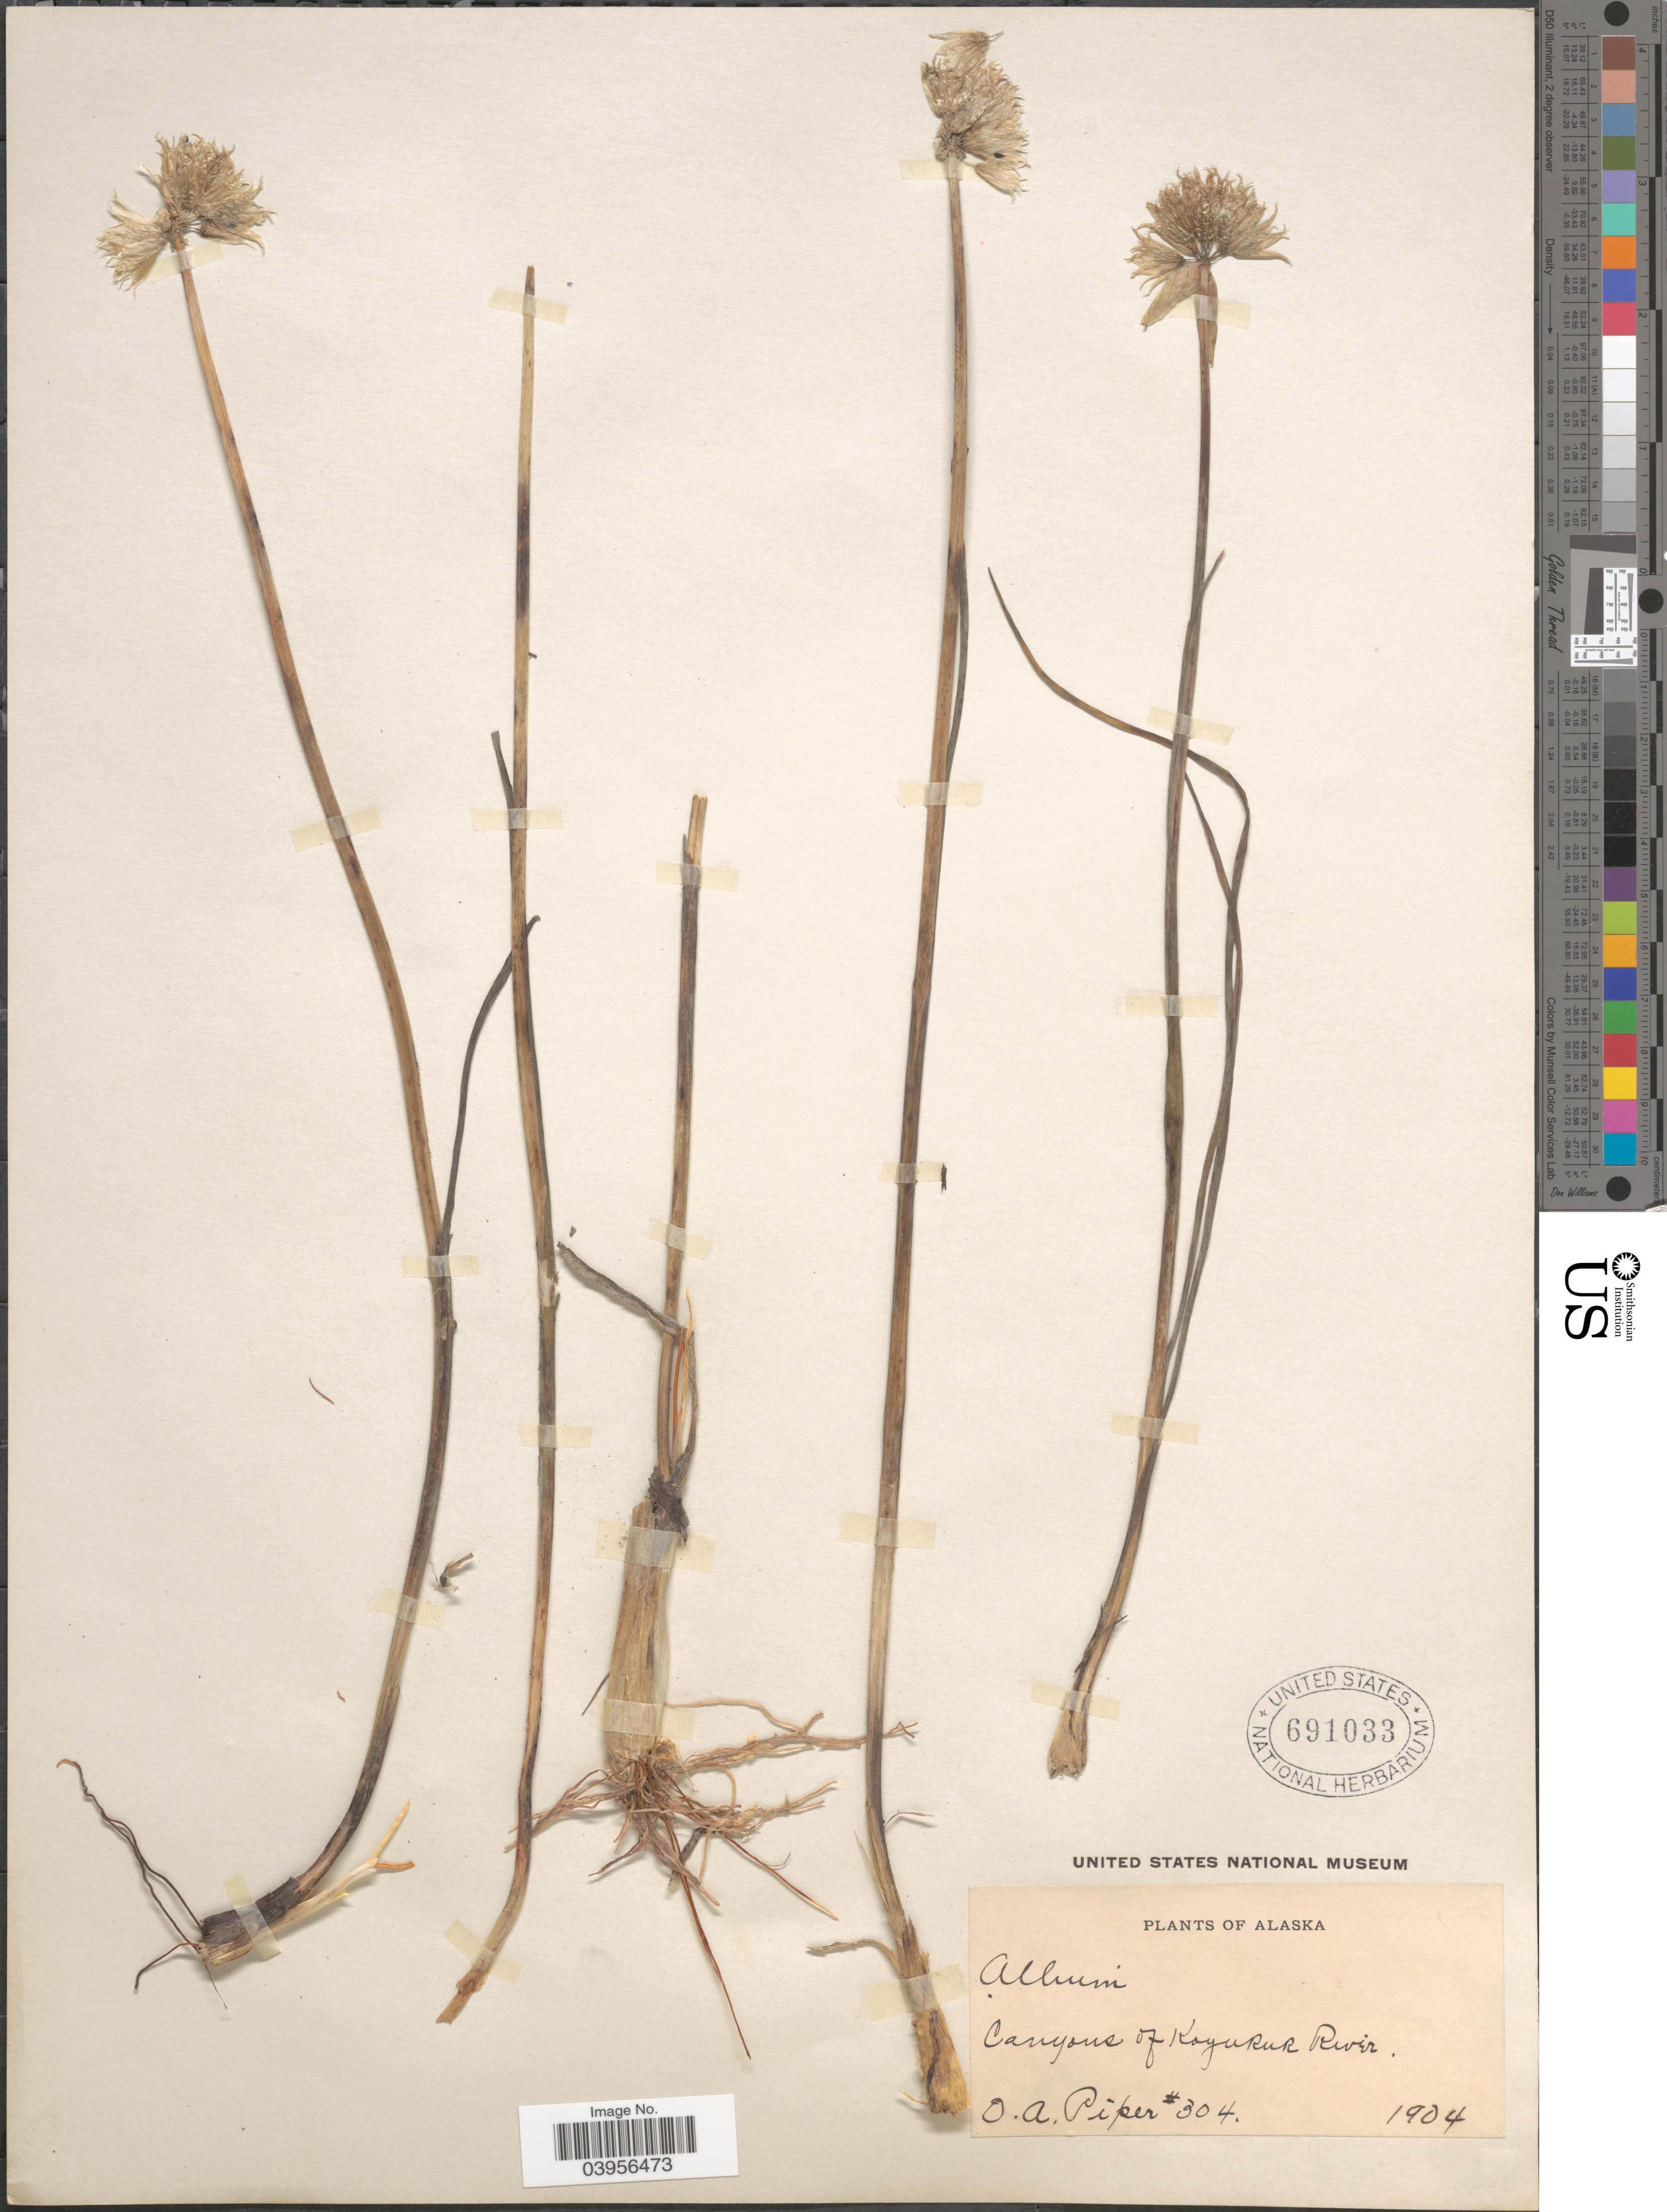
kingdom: Plantae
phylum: Tracheophyta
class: Liliopsida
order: Asparagales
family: Amaryllidaceae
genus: Allium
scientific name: Allium schoenoprasum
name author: L.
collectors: O. Piper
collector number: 304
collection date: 1904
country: United States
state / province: Alaska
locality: Canyons of Koyukuk River.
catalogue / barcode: US 691033